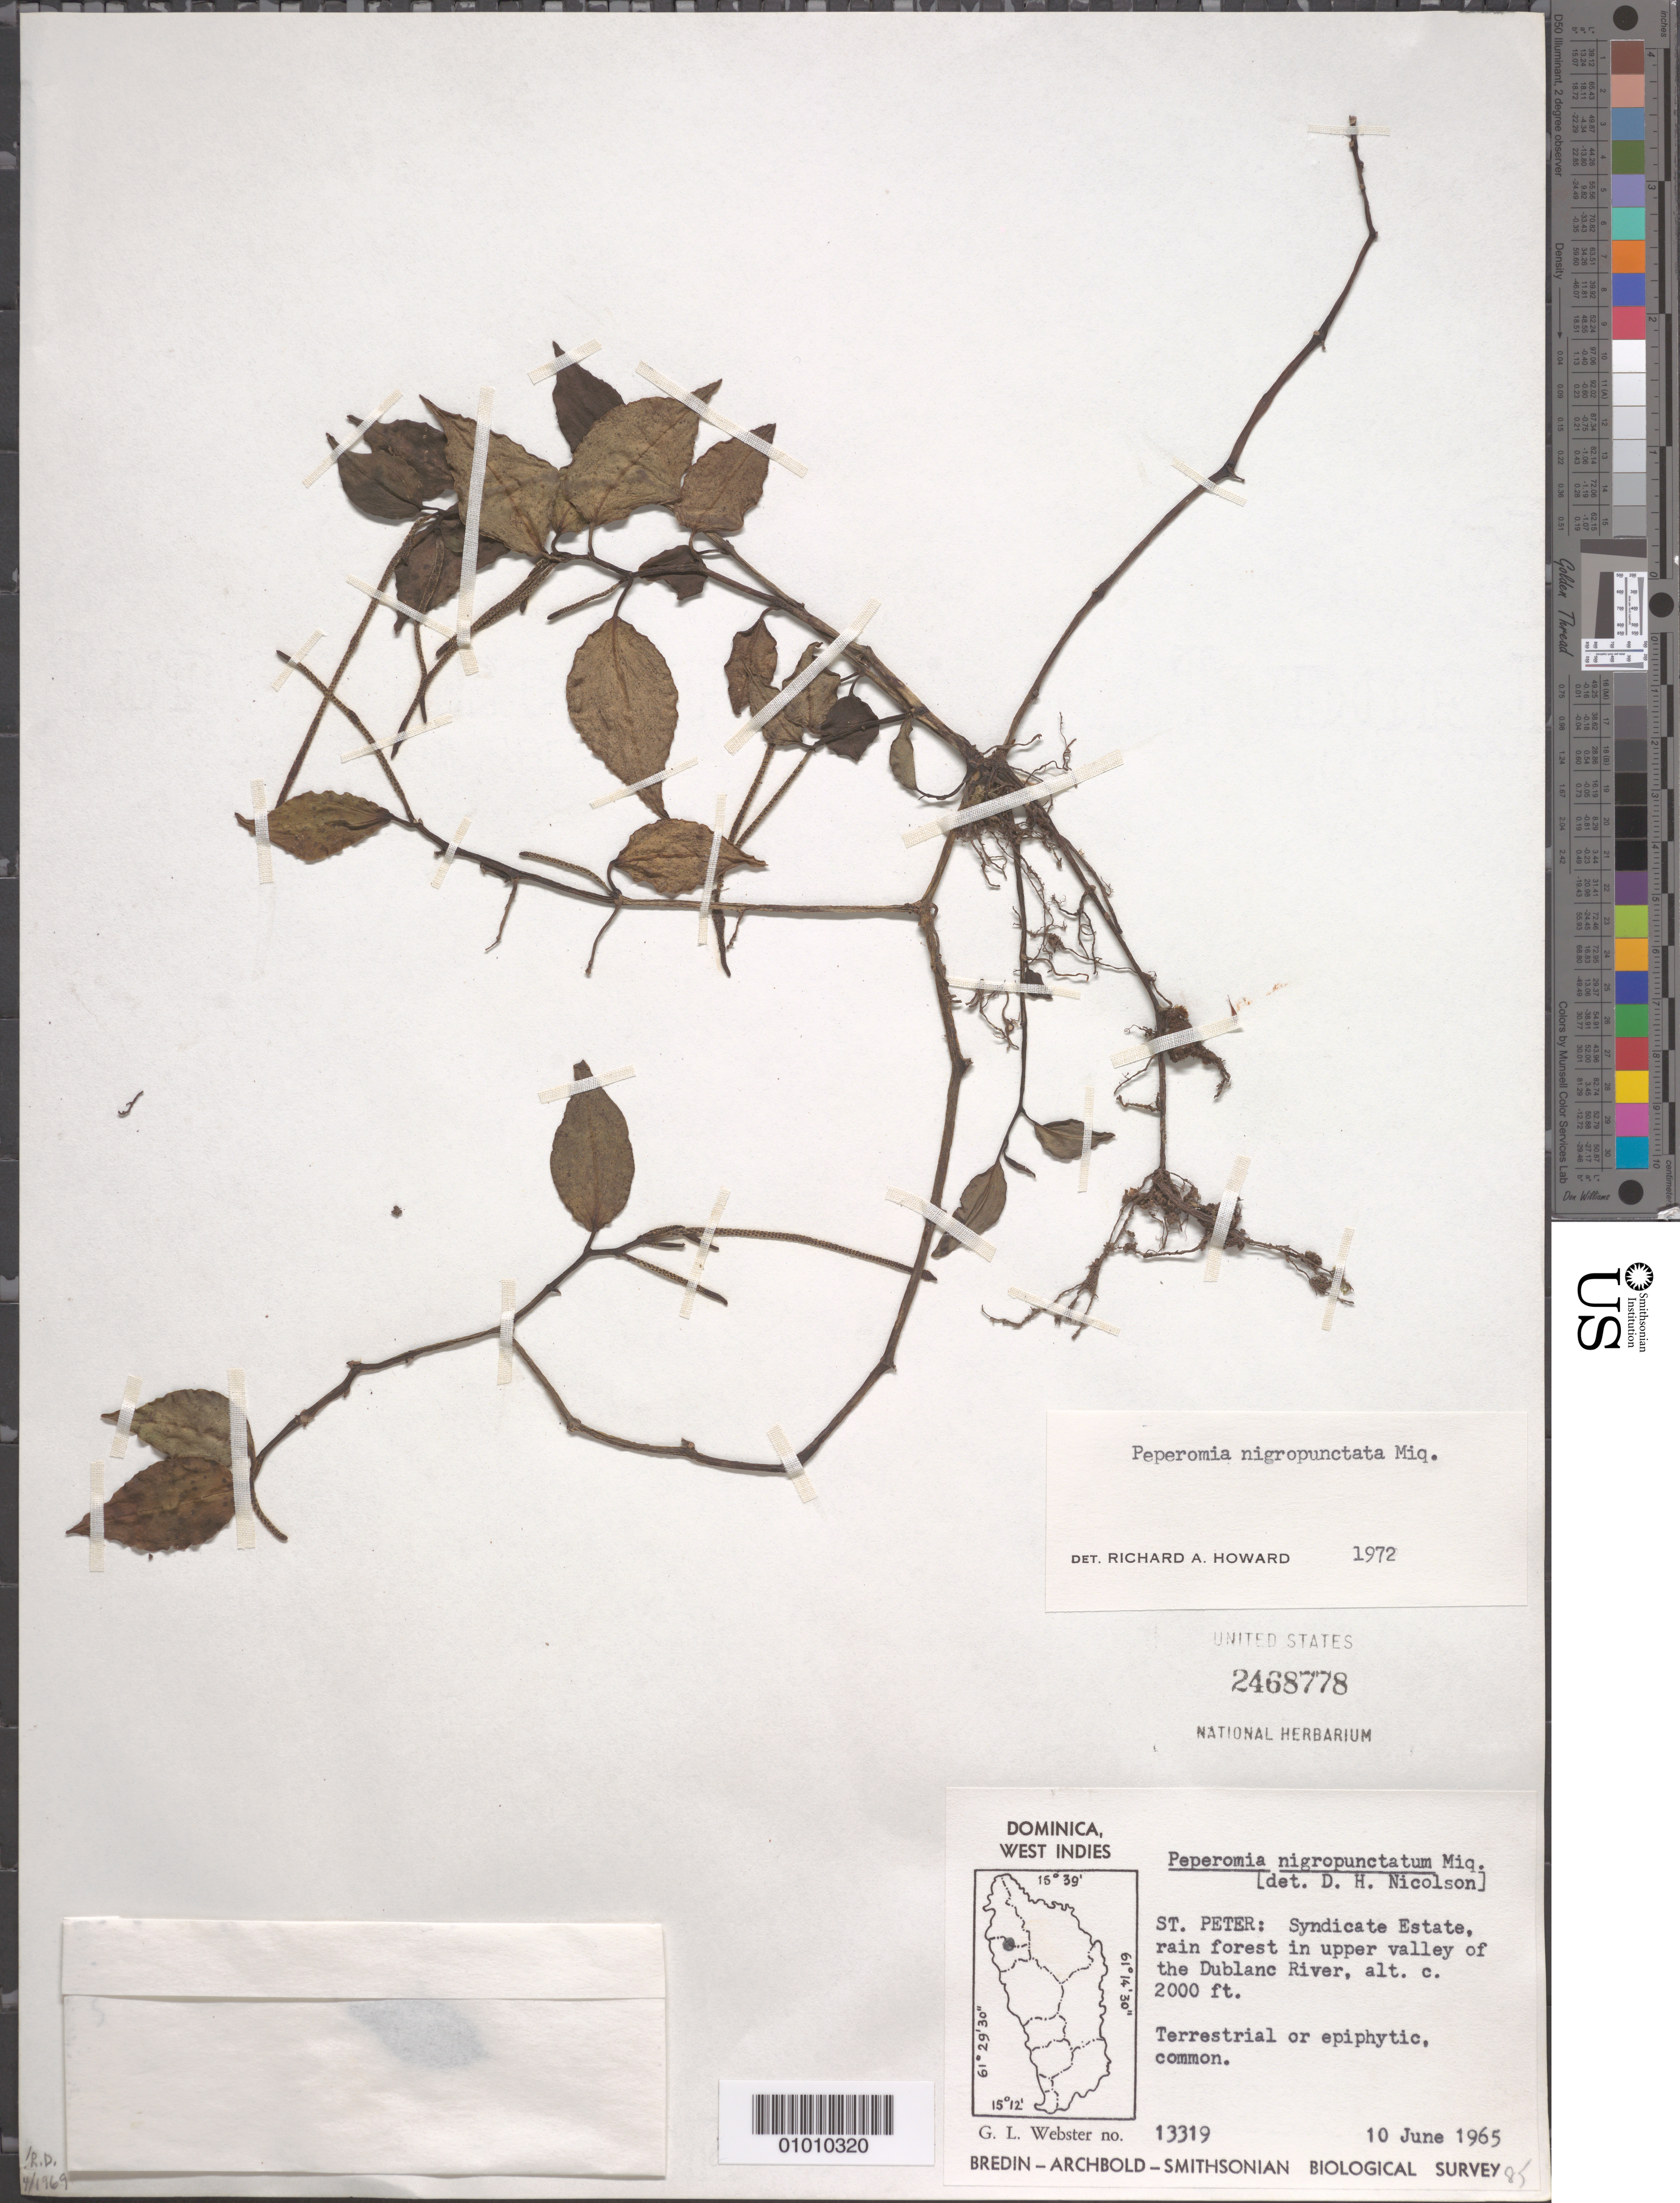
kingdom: Plantae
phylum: Tracheophyta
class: Magnoliopsida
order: Piperales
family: Piperaceae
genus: Peperomia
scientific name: Peperomia nigropunctata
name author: Miq.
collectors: G. L. Webster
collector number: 13319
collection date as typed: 10 Jun 1965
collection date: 1965-06-10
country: Dominica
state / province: St. Peter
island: Dominica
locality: St Peter: Syndicate Estate, rainforest in upper valley of the Dublanc River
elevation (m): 610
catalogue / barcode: US 2468778